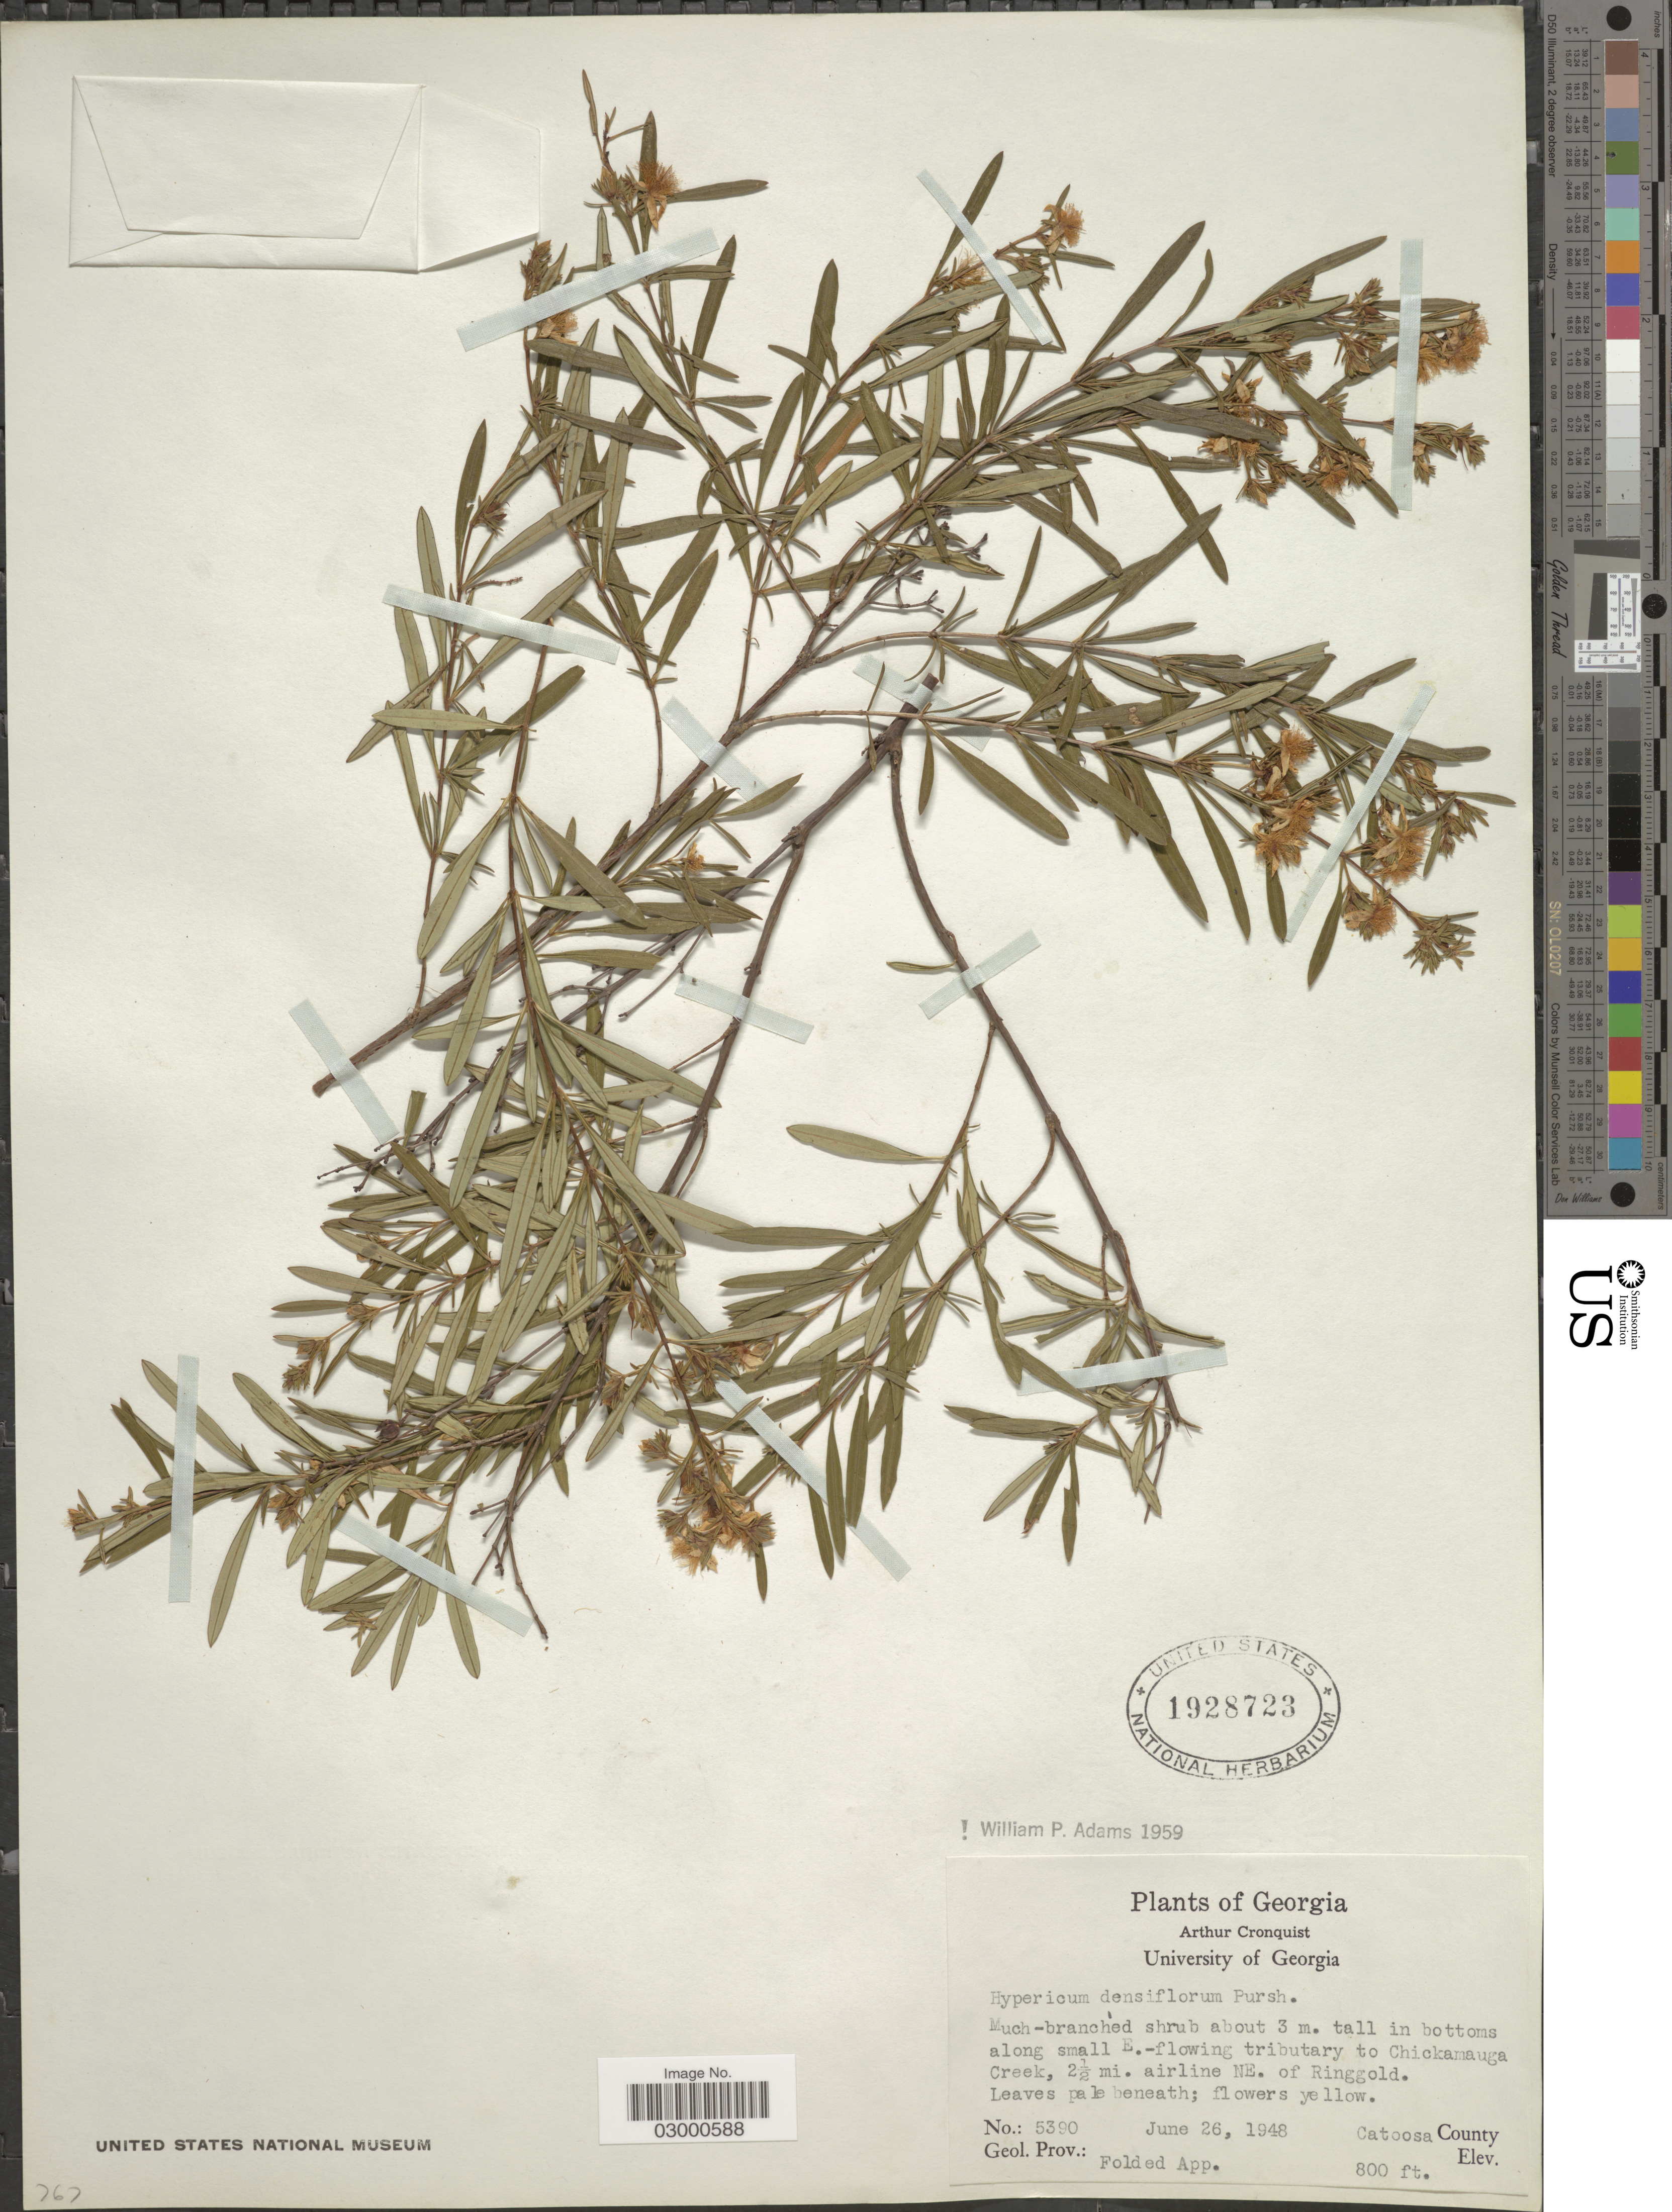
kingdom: Plantae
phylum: Tracheophyta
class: Magnoliopsida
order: Malpighiales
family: Hypericaceae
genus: Hypericum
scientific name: Hypericum densiflorum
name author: Pursh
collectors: A. J. Cronquist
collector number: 5390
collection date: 1948-01-26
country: United States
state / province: Georgia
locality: Along small E.-flowing tributary to Chickamauga Creek, 2½ mi. airline NE. of Ringgold. Catoosa County.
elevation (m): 244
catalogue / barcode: US 1928723